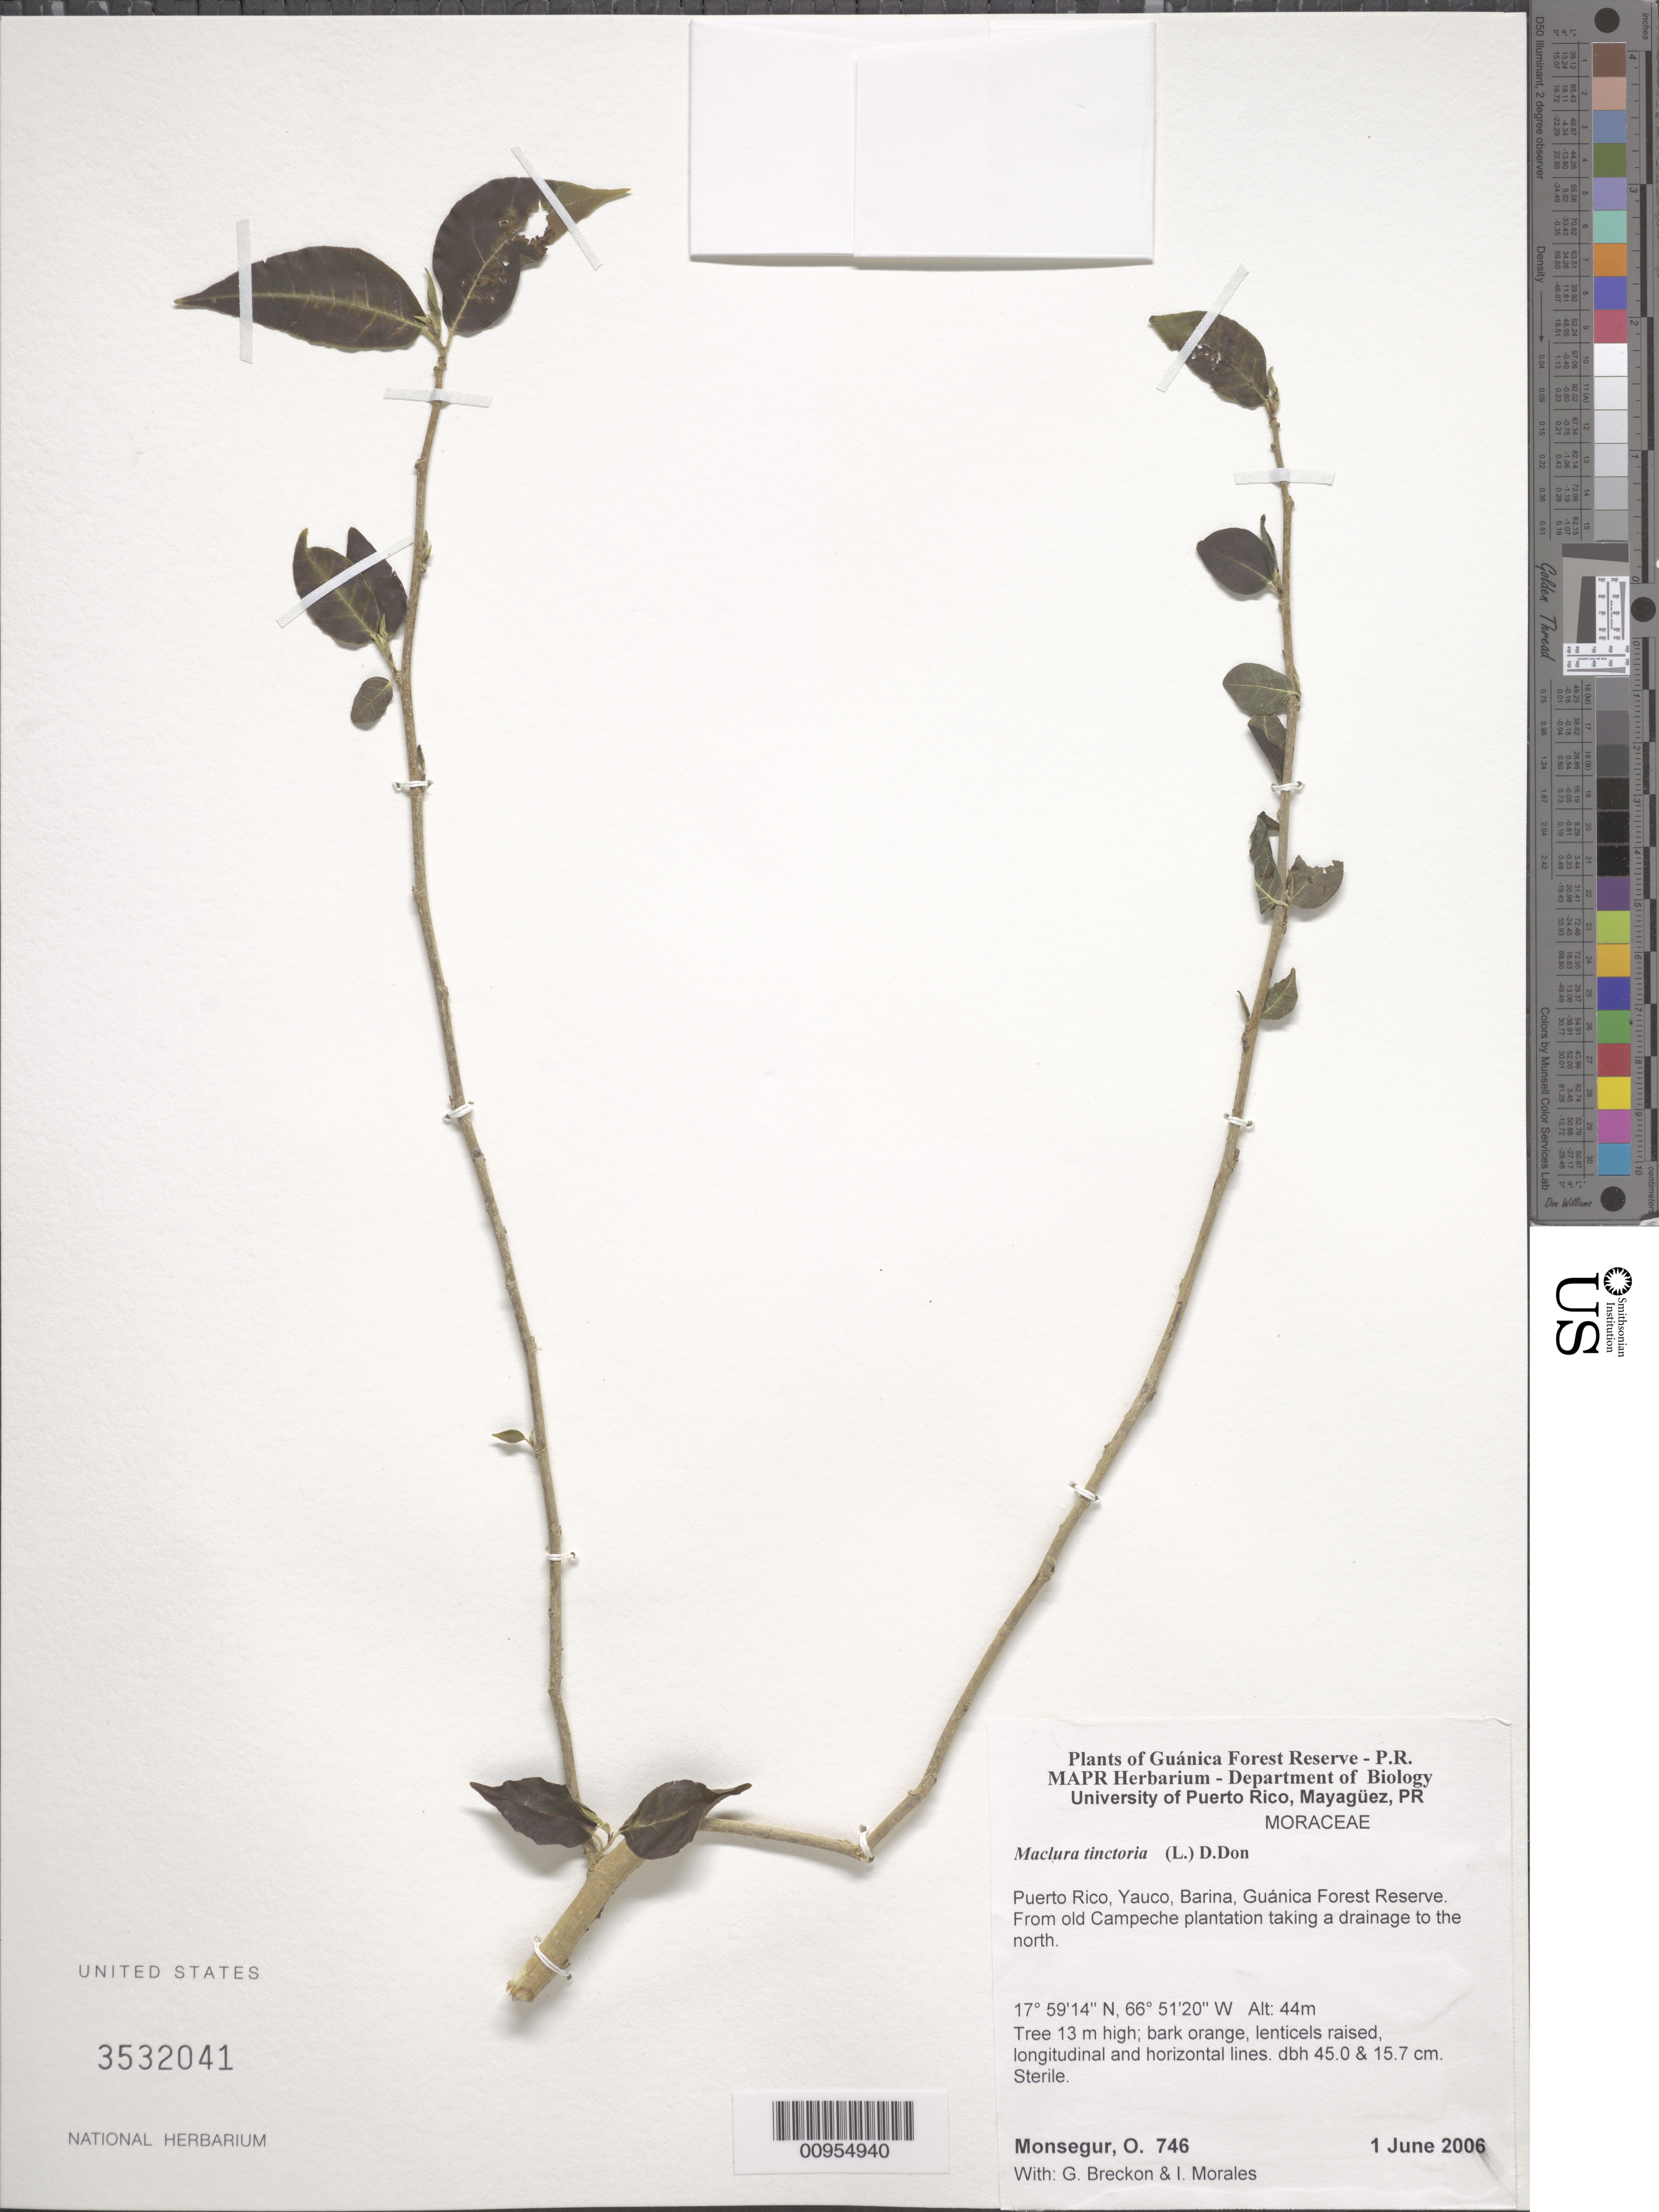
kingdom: Plantae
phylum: Tracheophyta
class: Magnoliopsida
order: Rosales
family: Moraceae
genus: Maclura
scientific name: Maclura tinctoria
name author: (L.) D. Don ex Steud.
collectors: O. Monsegur, G. J. Breckon & I. Morales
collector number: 746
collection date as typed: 01 Jun 2006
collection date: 2006-06-01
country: Puerto Rico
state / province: Yauco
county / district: Barina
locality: Guánica Forest Reserve. From old Campeche plantation taking a drainage to the north.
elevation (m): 44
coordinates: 17.59138, 66.51199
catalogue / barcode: US 3532041